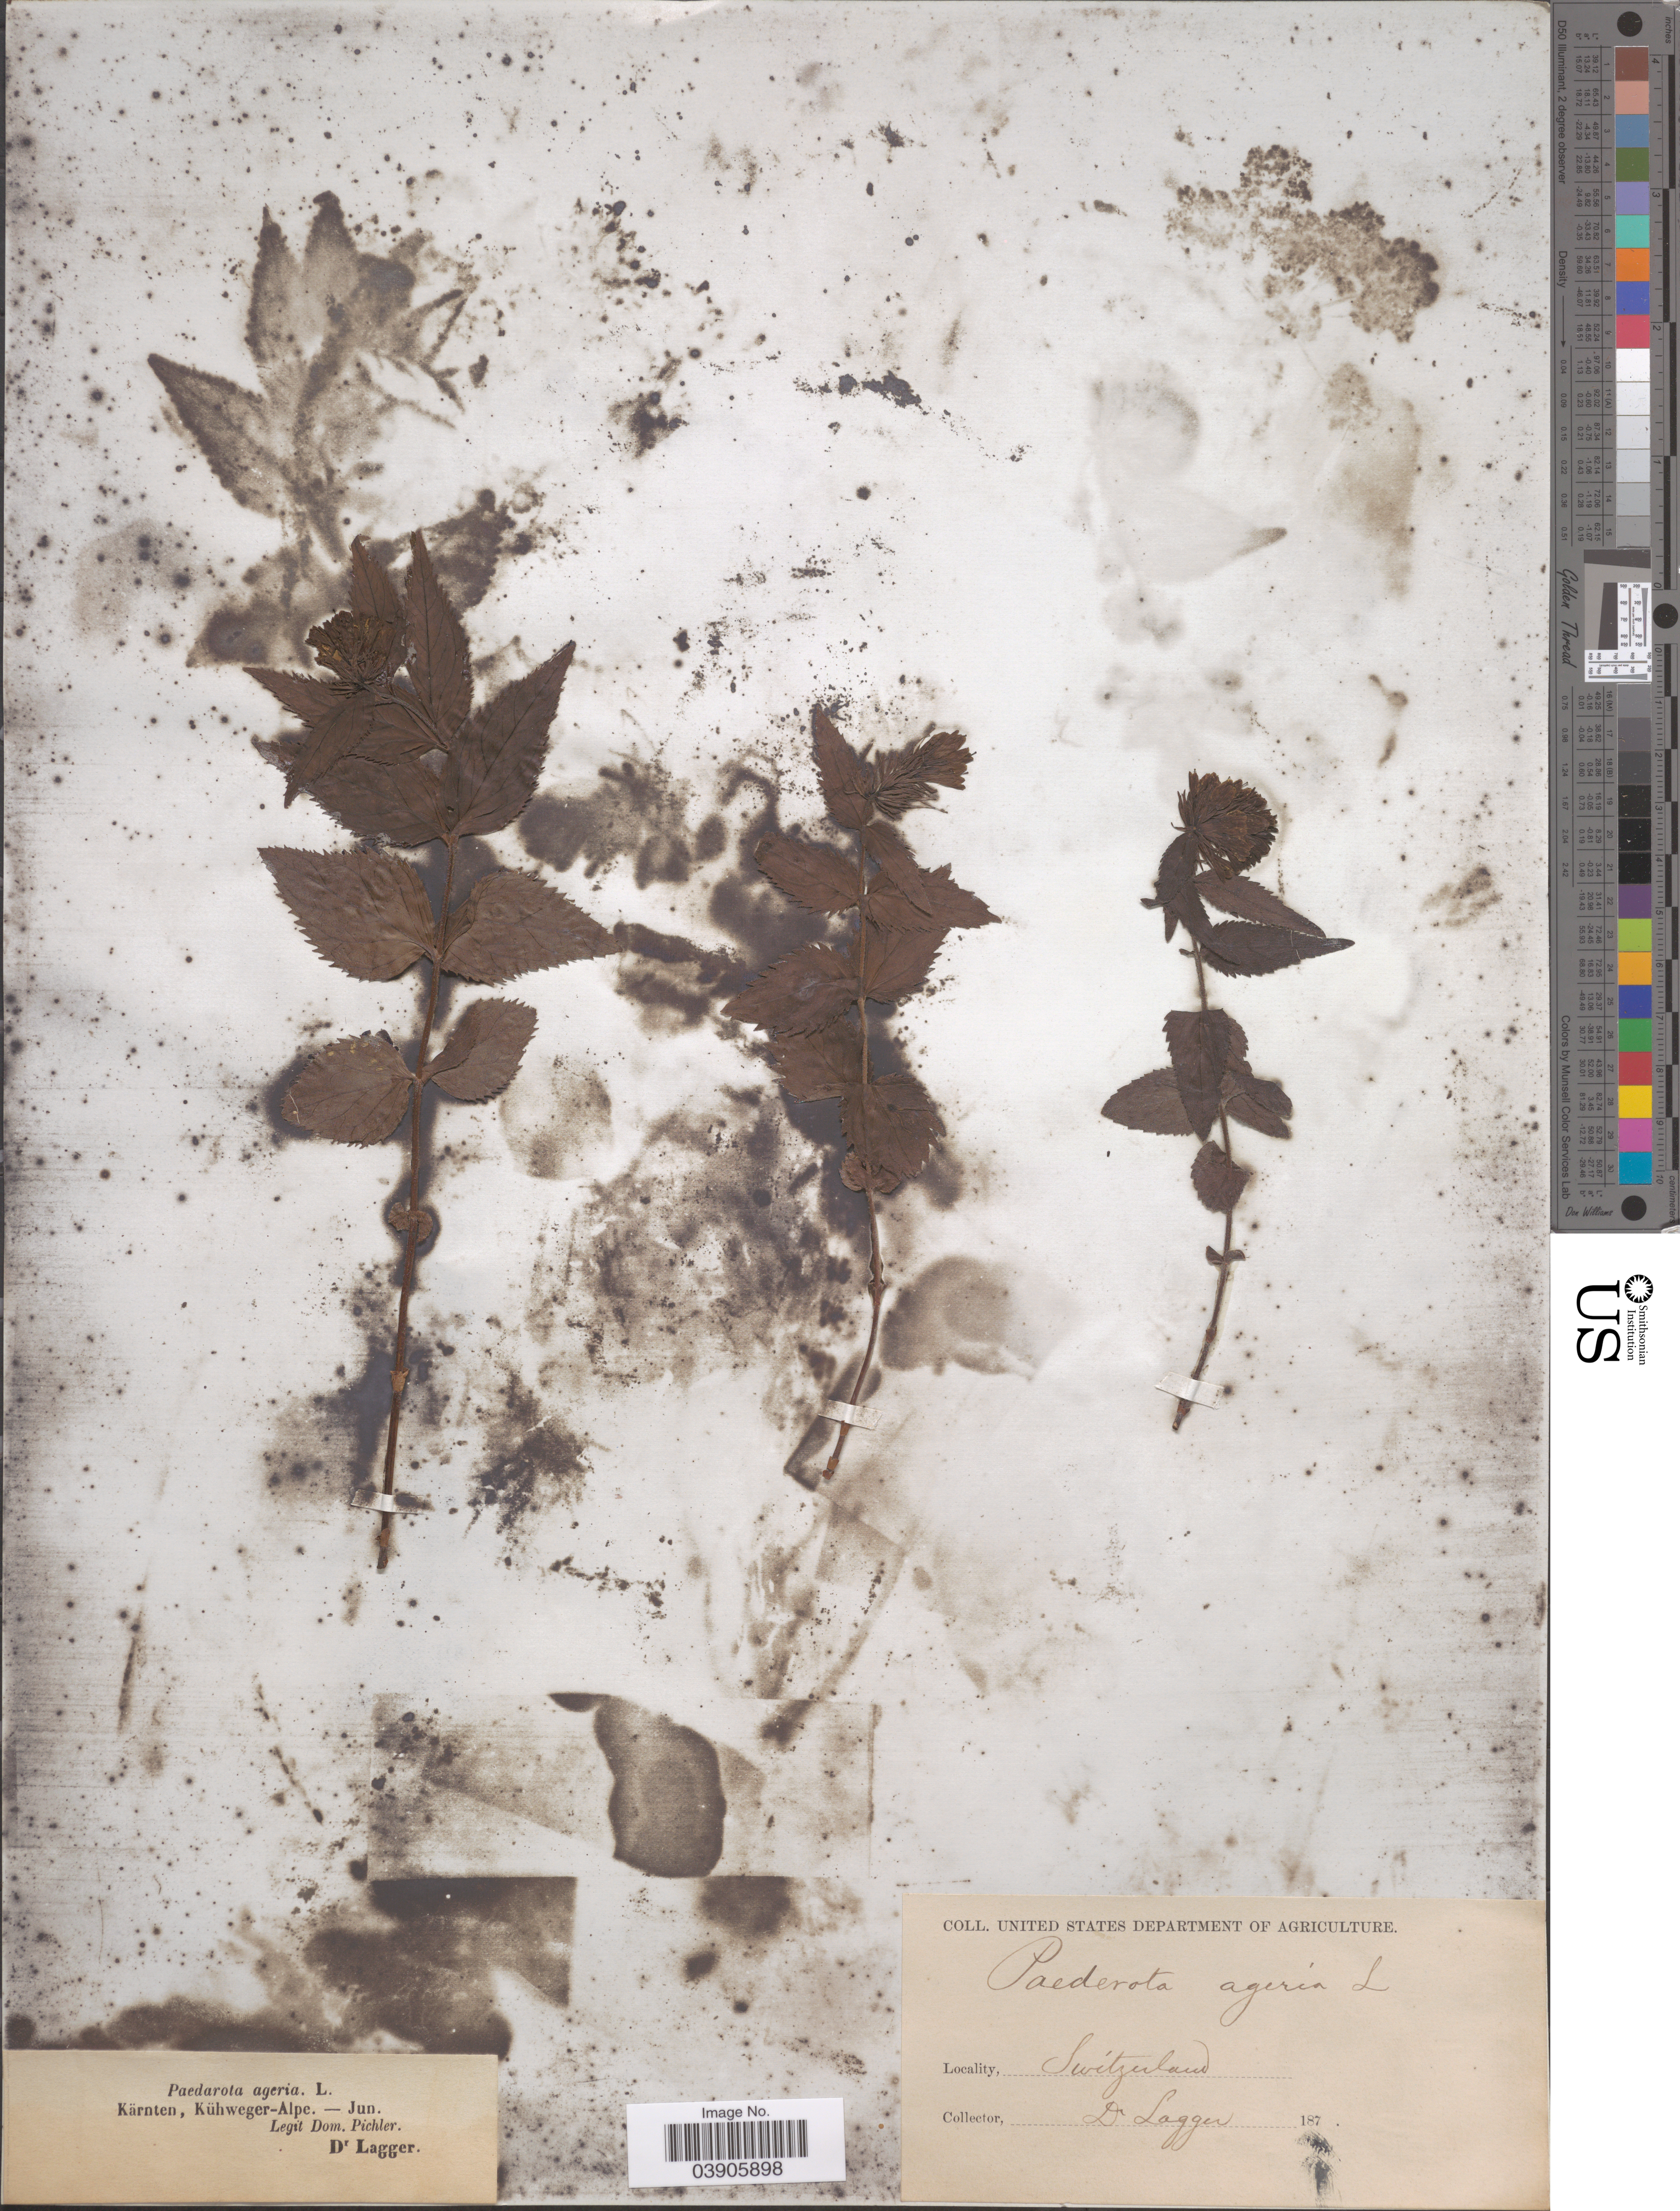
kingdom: Plantae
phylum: Tracheophyta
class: Magnoliopsida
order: Lamiales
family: Plantaginaceae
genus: Paederota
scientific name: Paederota ageria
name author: L.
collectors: Dom. Pichler & F. J. Lagger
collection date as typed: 187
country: Switzerland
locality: Kärnten, Kühweger-Alpe.